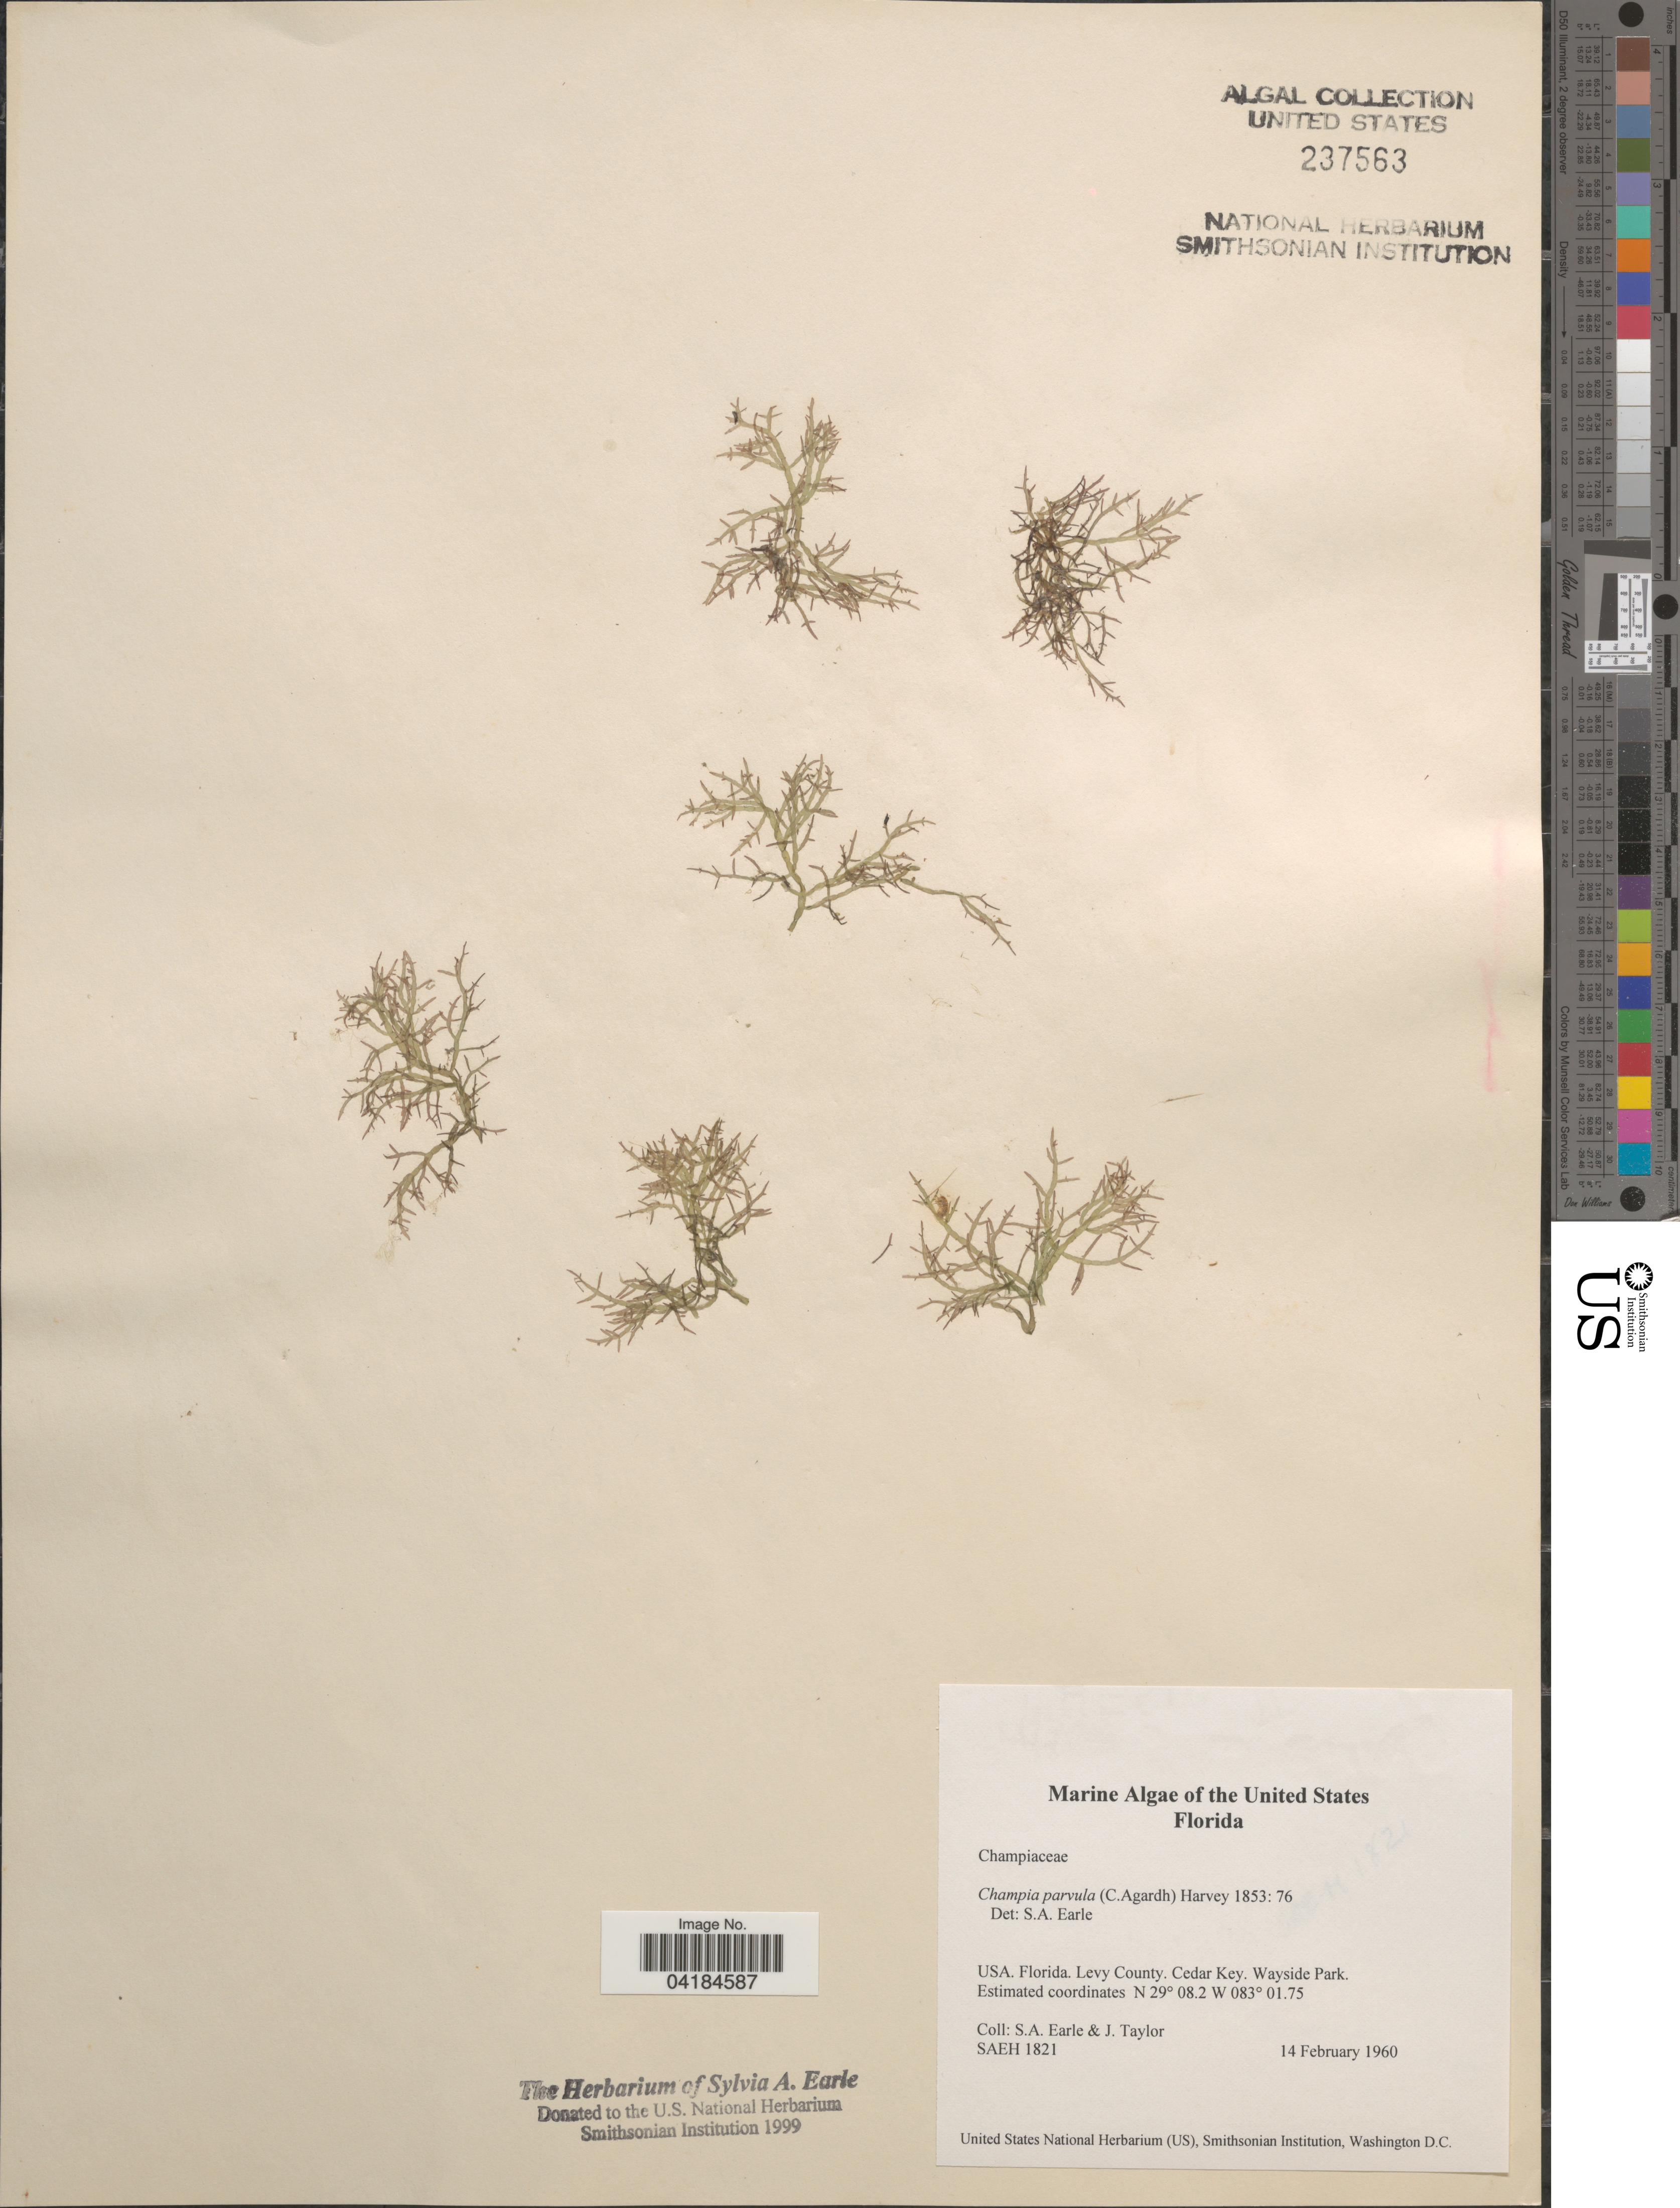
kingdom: Plantae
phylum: Rhodophyta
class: Florideophyceae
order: Rhodymeniales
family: Champiaceae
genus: Champia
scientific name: Champia parvula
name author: (C. Agardh) Harv.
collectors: S. A. Earle & J. Taylor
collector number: SAEH1821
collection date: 1960-02-14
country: United States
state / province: Florida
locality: Levy County. Cedar Key. Wayside Park.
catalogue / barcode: US 237563